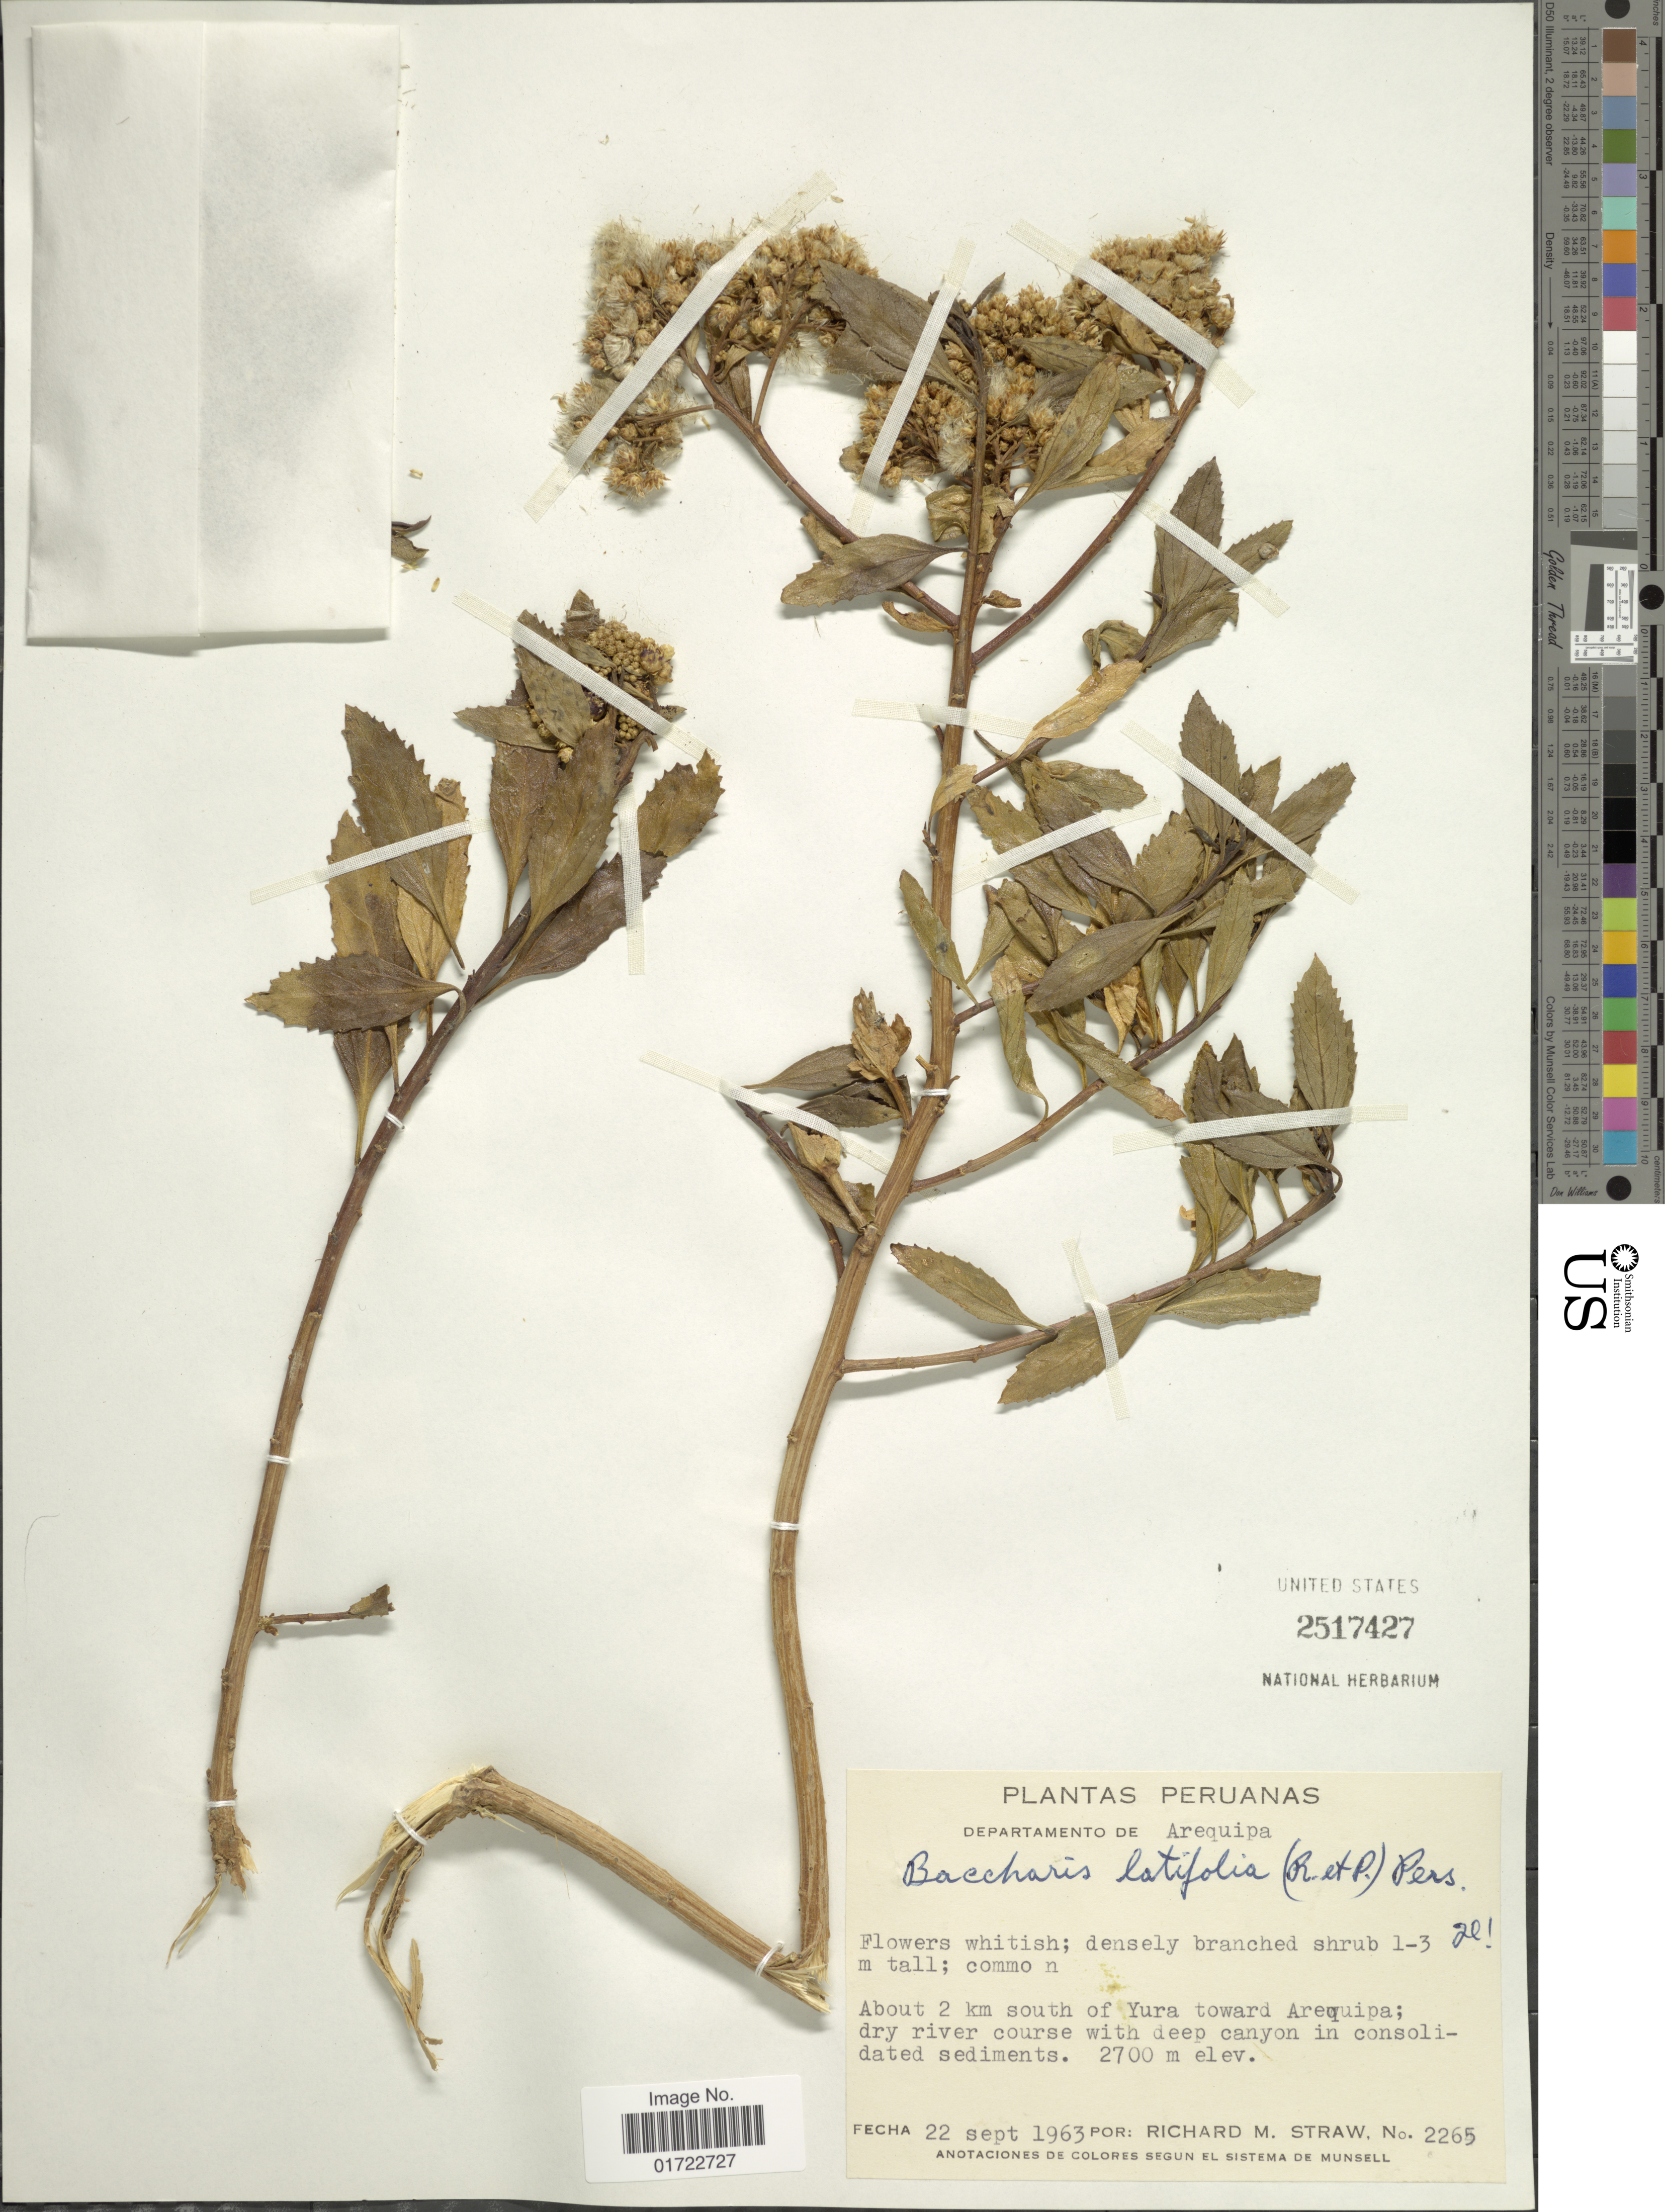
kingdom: Plantae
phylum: Tracheophyta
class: Magnoliopsida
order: Asterales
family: Asteraceae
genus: Baccharis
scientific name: Baccharis latifolia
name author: (Ruiz & Pav.) Pers.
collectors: R. M. Straw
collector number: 2265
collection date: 1963-09-22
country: Peru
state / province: Arequipa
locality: Departamento de Arequipa, about 2 km south of Yura toward Arequipa.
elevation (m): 2700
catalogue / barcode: US 2517427